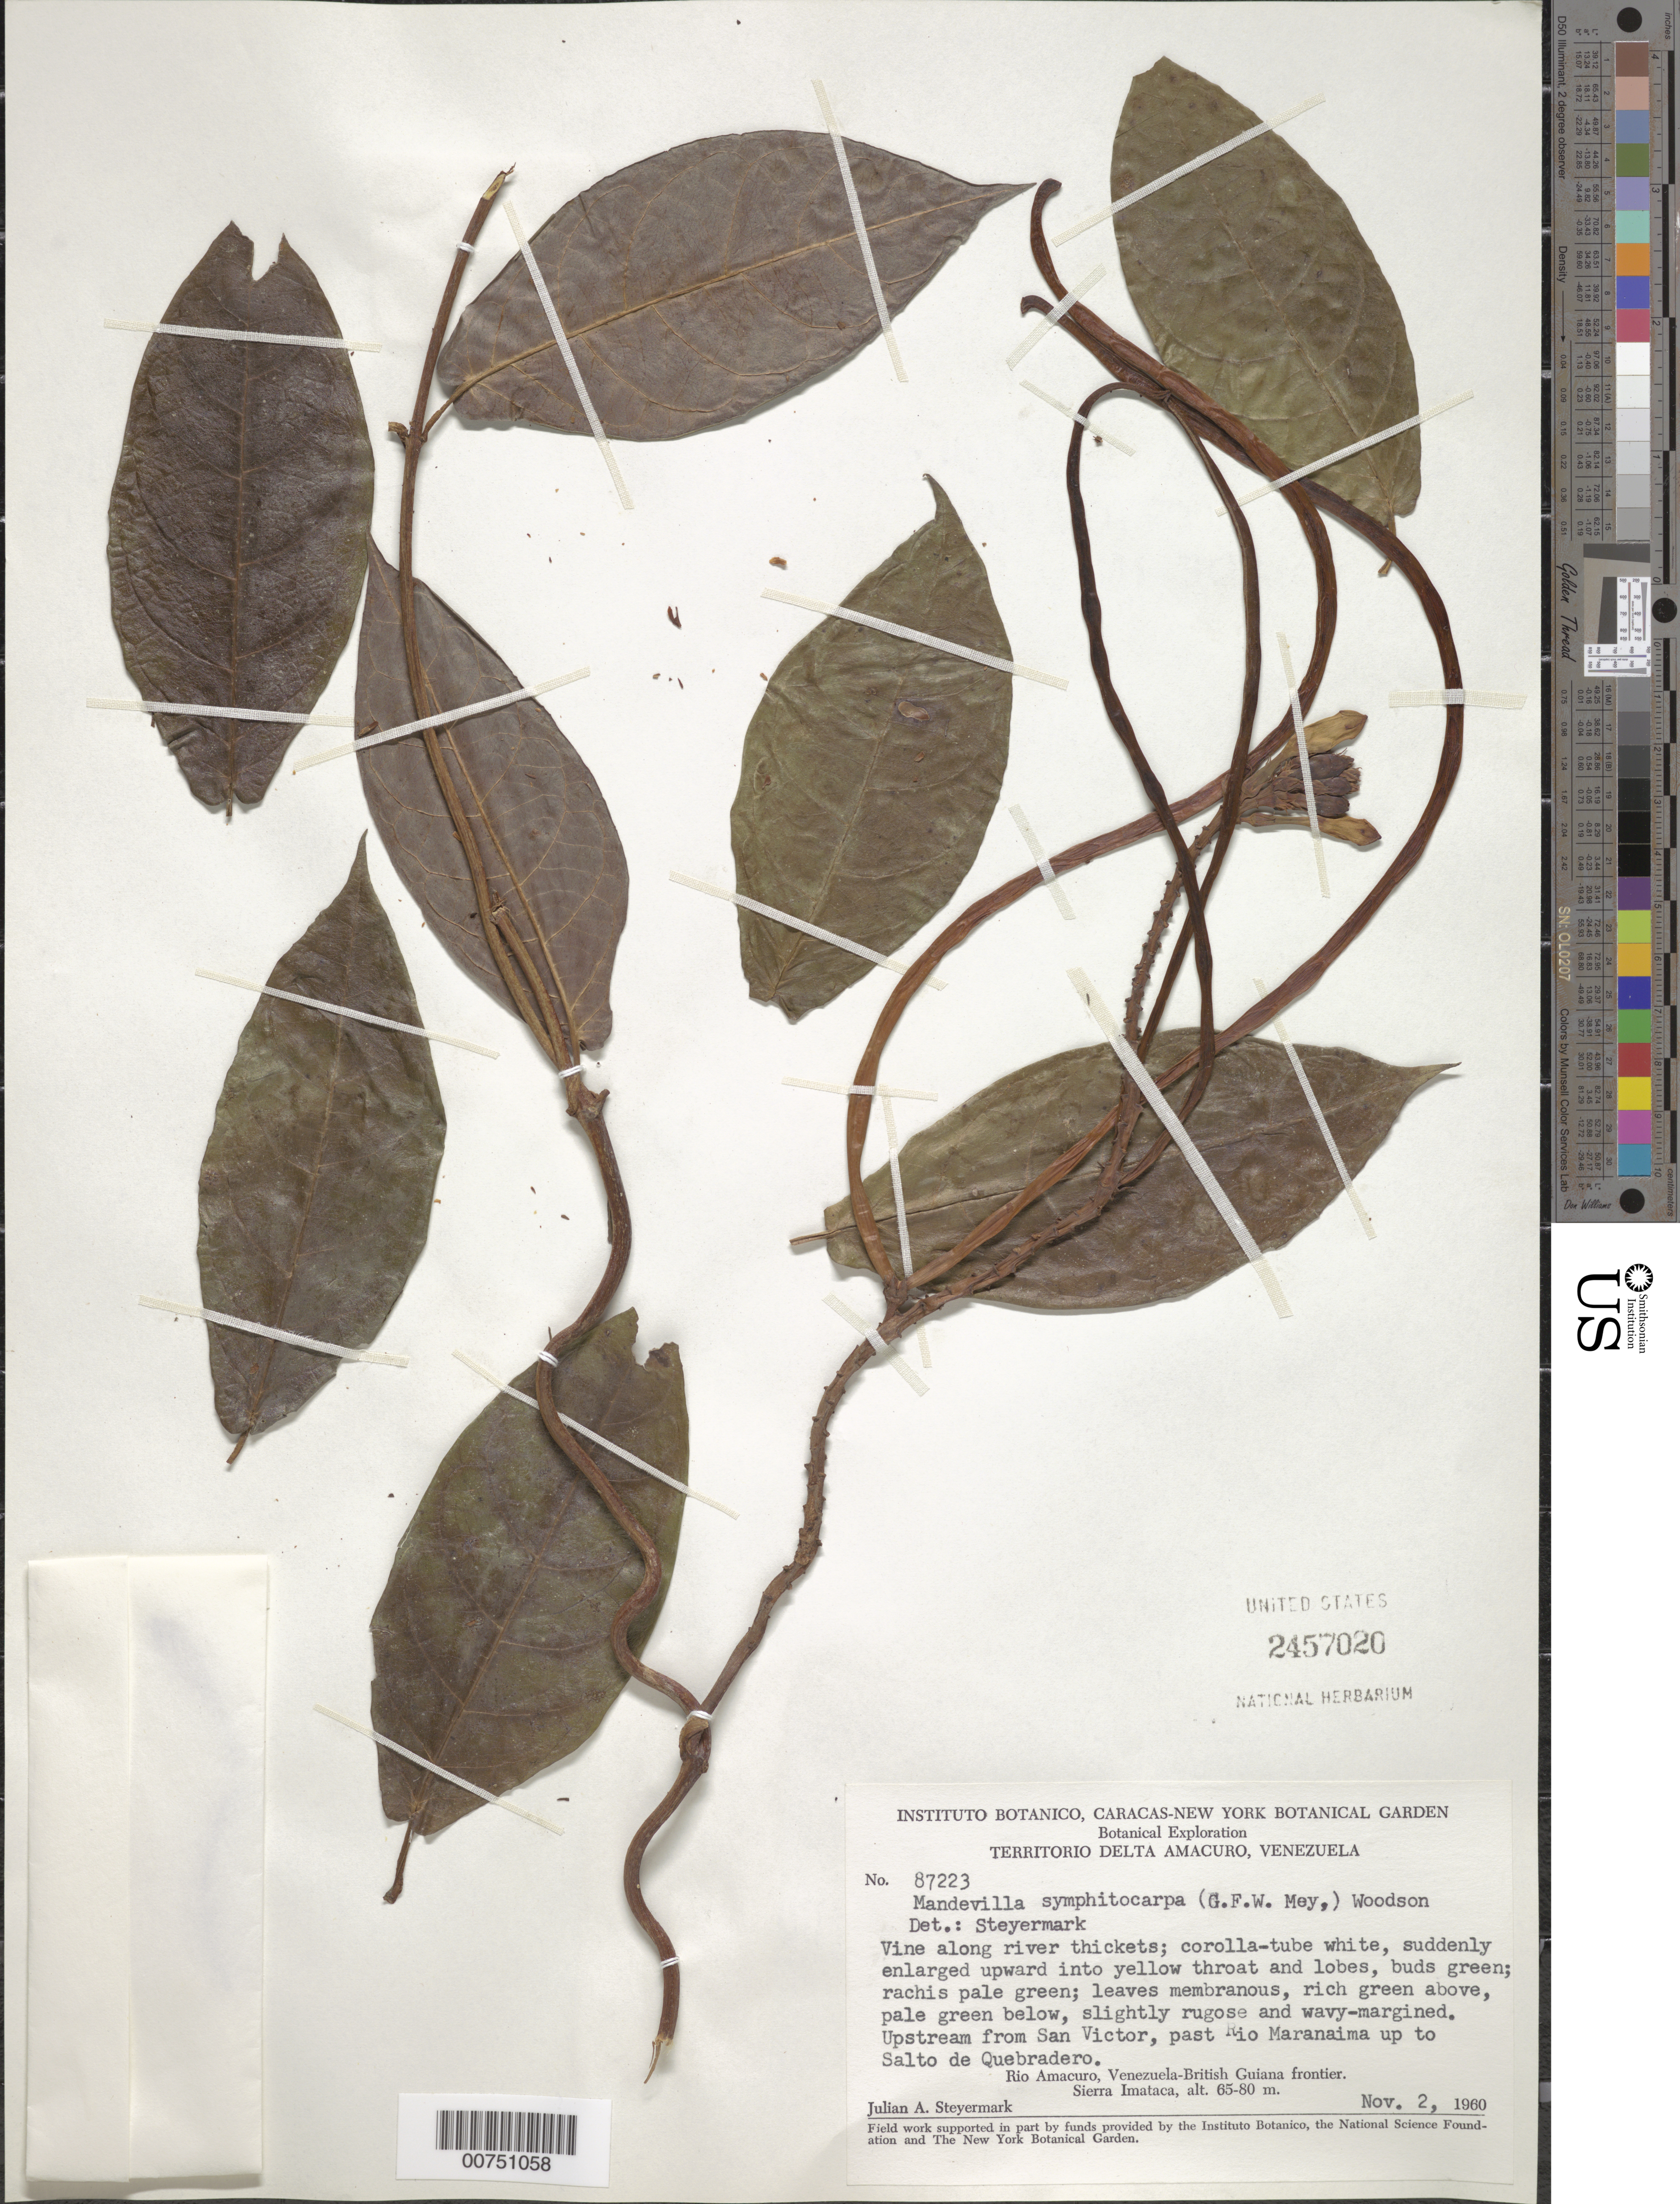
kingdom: Plantae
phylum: Tracheophyta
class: Magnoliopsida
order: Gentianales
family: Apocynaceae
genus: Mandevilla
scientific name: Mandevilla symphitocarpa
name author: (G. Mey.) Woodson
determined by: Steyermark, Julian A., (VEN)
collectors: J. Steyermark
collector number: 87223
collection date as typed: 2-Nov-60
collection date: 1960-11-02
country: Venezuela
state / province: Delta Amacuro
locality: Río Amacuro, Venezuela-British Guiana frontier, Sierra Imataca; upstream from San Victor, past Quebrada Piedradero and Río Matanaima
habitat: Along river thickets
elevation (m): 65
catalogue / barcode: US 2457020